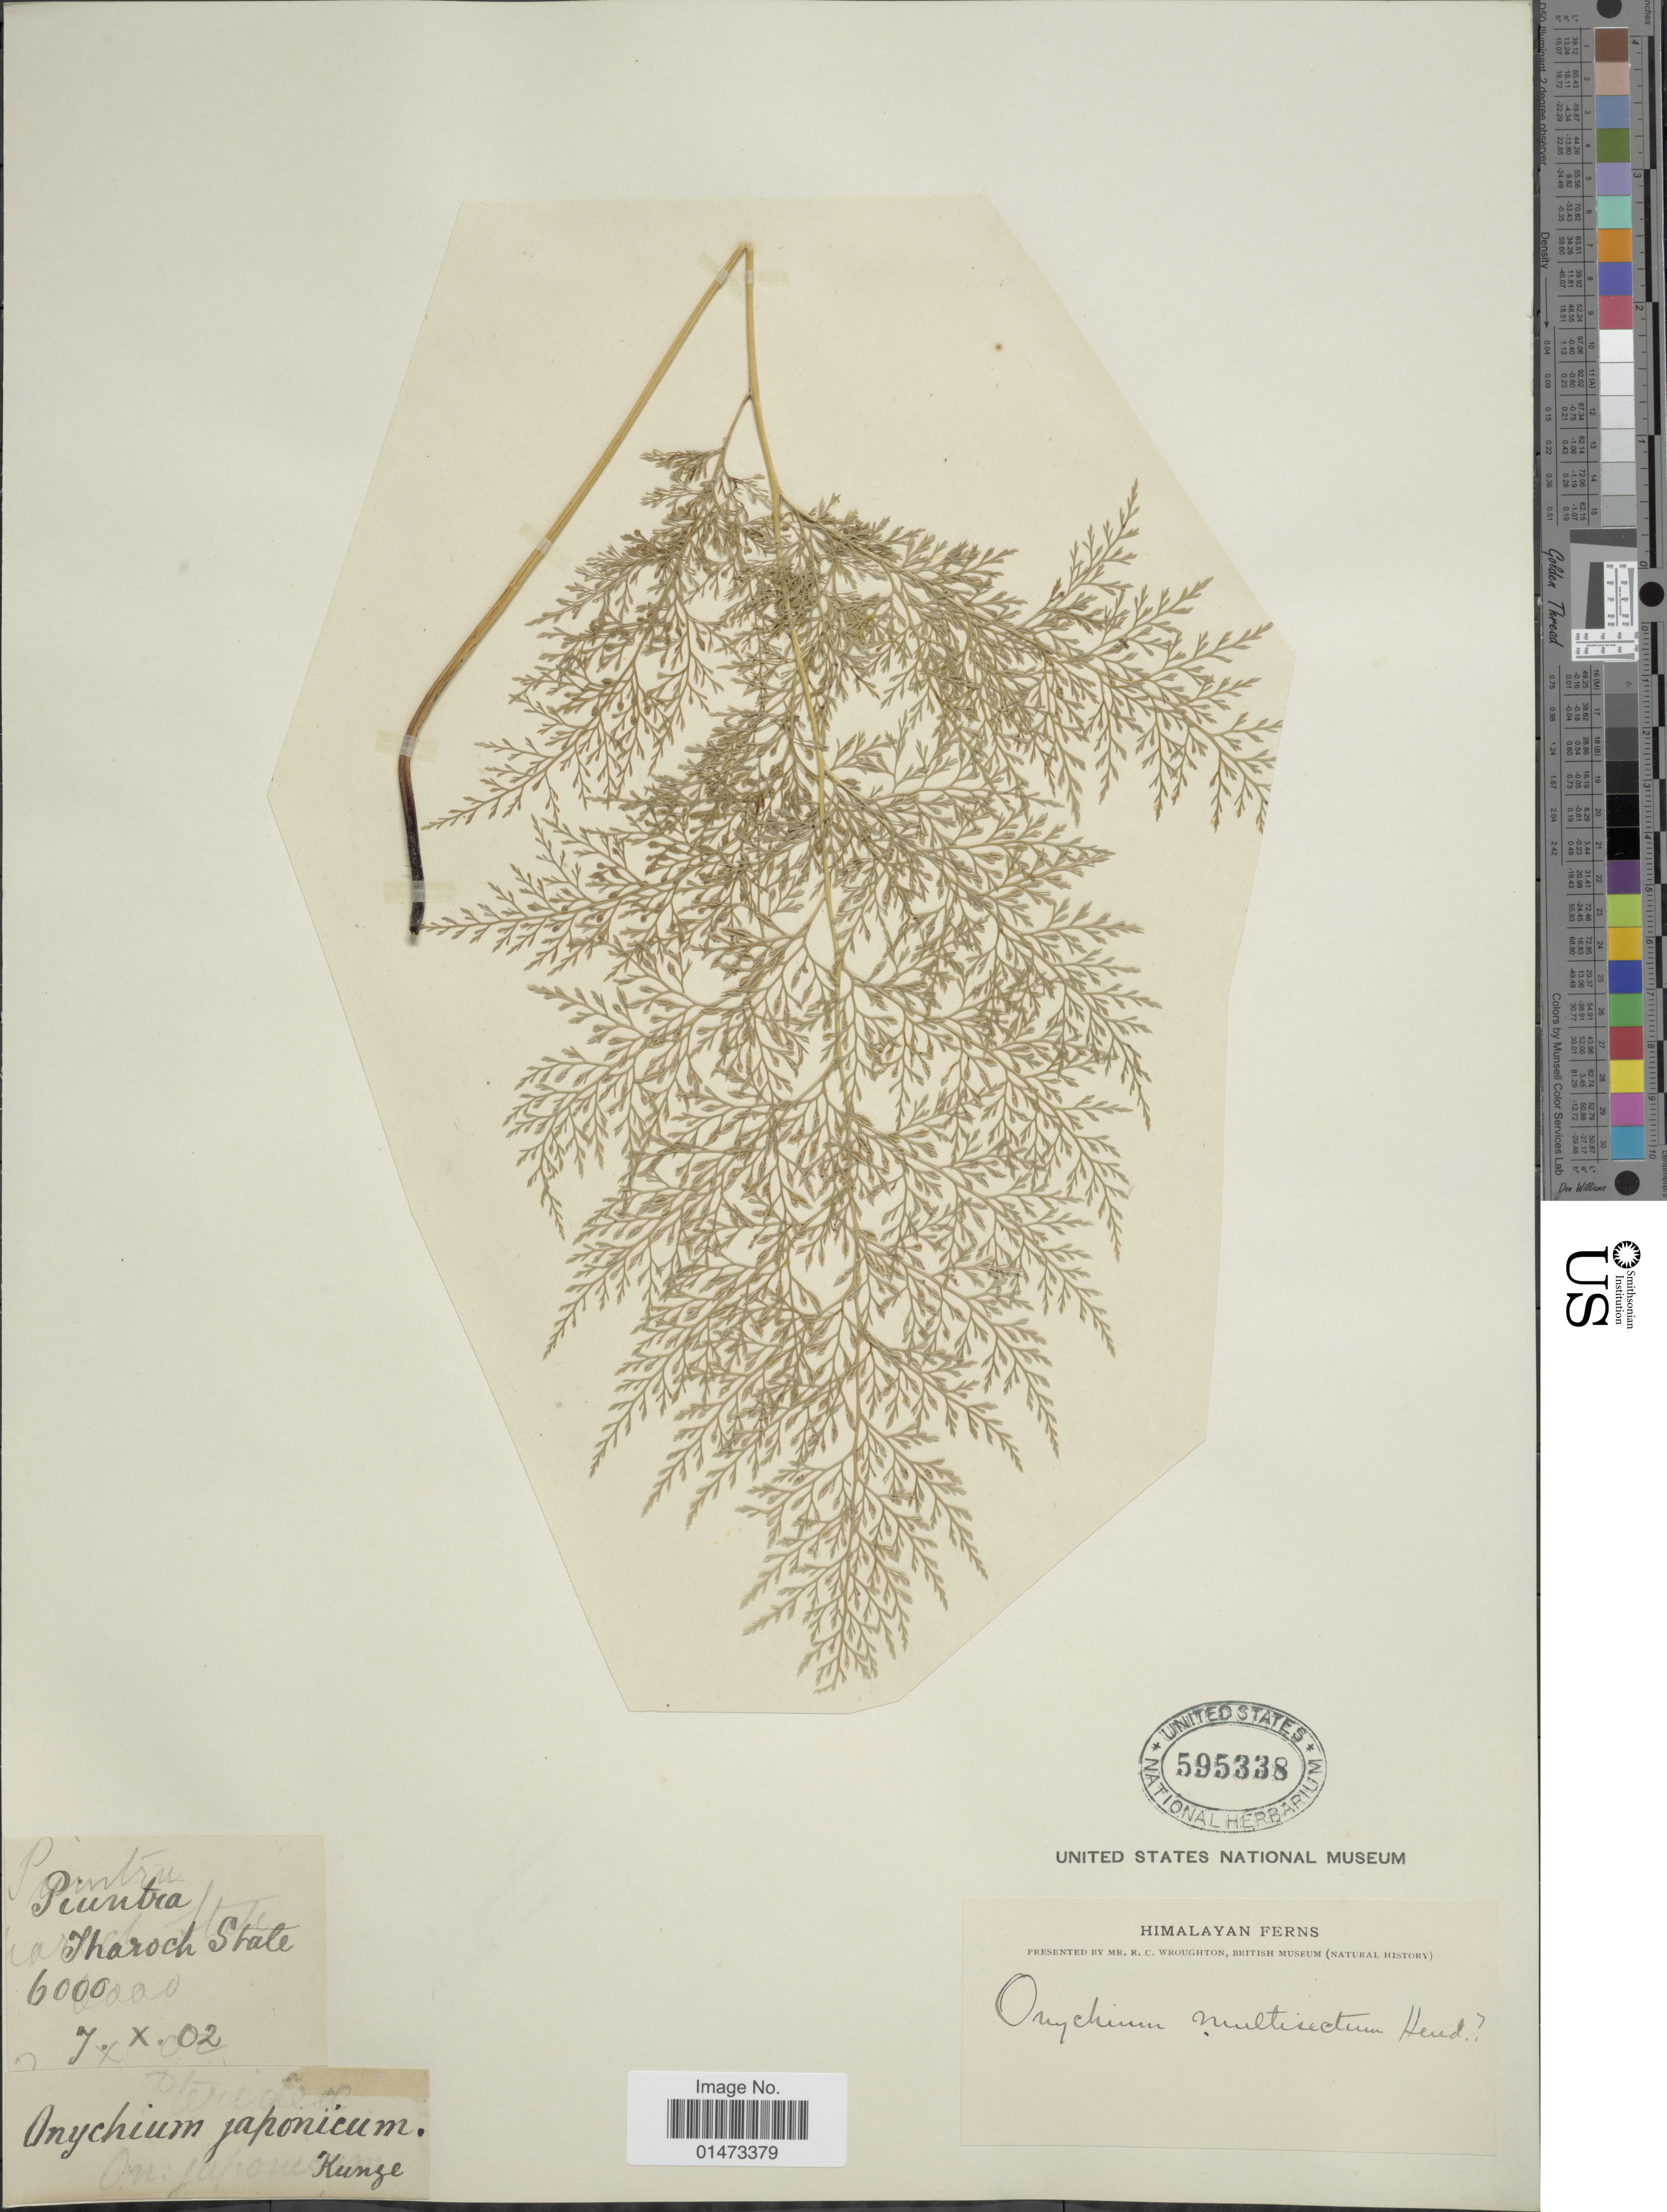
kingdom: Plantae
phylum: Tracheophyta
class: Polypodiopsida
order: Polypodiales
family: Pteridaceae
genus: Onychium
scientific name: Onychium contiguum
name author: Wall. ex C. Hope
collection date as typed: Transcribed d/m/y: 7/10/2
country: India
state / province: Himachal Pradesh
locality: Himalayan Ferns, Piuntra. Tharoch State.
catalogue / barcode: US 595338